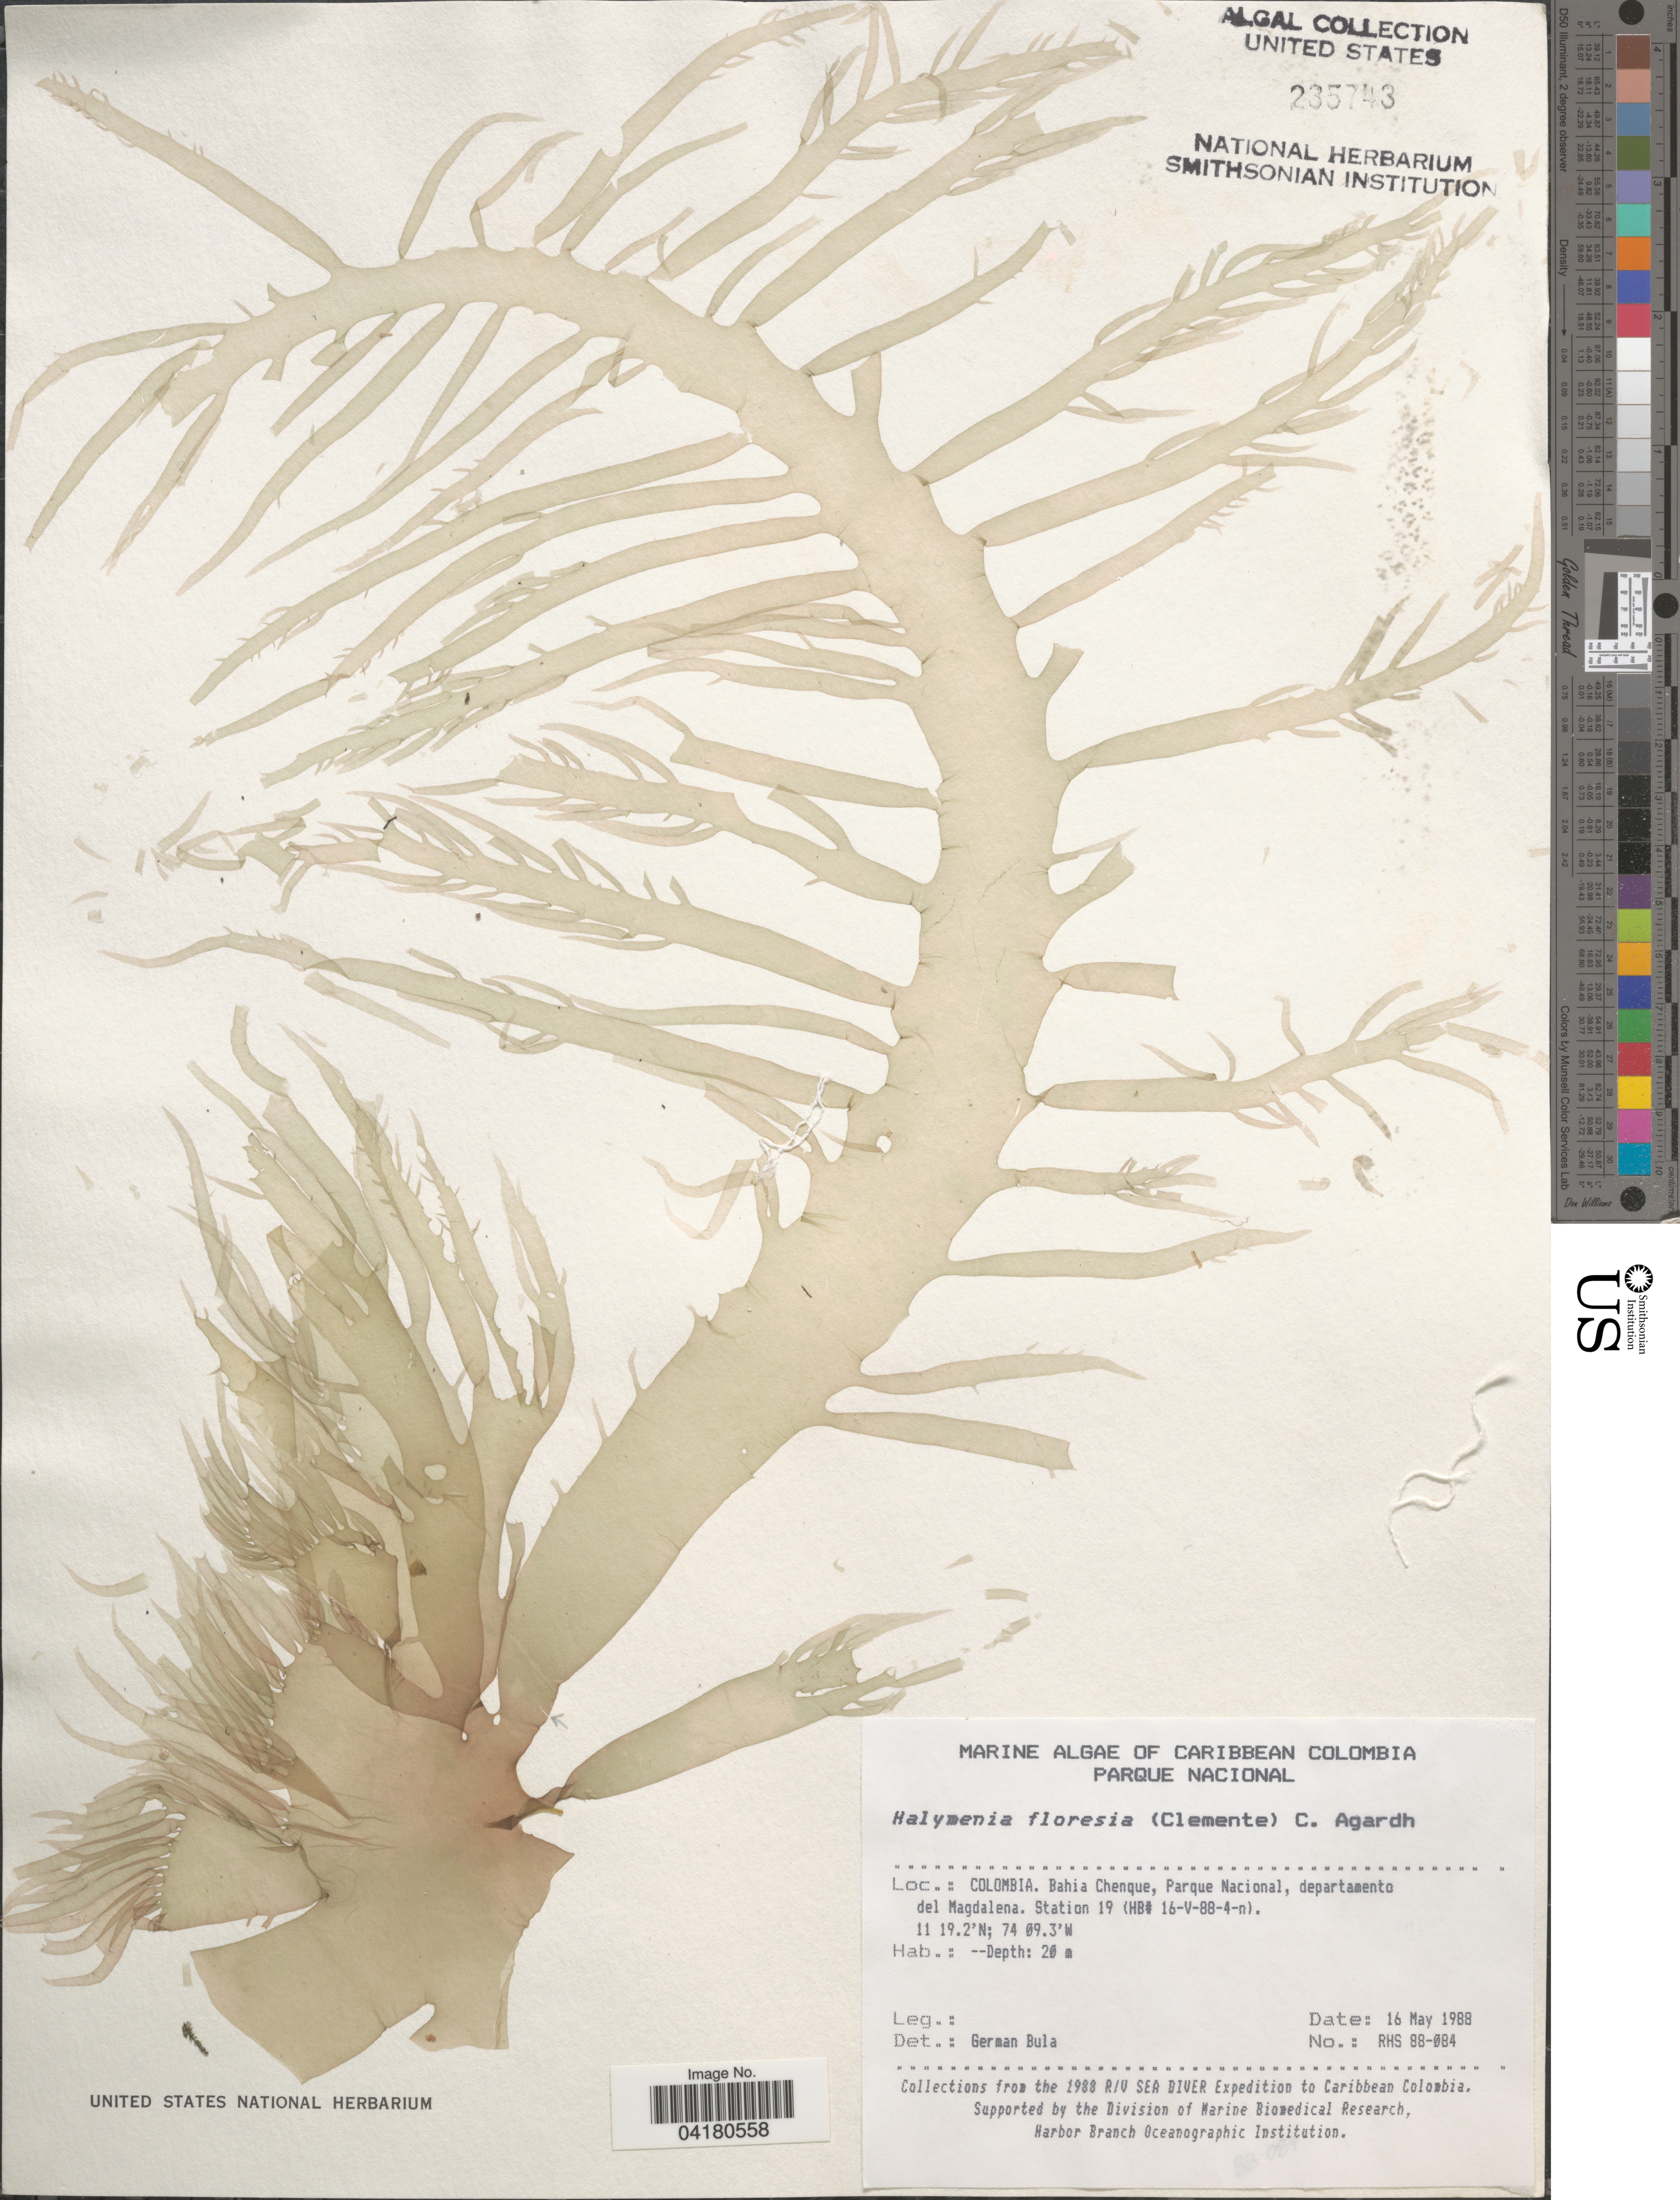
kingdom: Plantae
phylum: Rhodophyta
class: Florideophyceae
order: Halymeniales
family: Halymeniaceae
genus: Halymenia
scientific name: Halymenia floresii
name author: (Clemente) C. Agardh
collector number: RHS 88-084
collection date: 1988-05-16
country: Colombia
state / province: Magdalena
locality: Caribbean Colombia Parque Nacional. Bahia Chenque, Parque Nacional, departamento del Magdalena. Station 19 (HB# 16-V-88-4-n). The 1988 R/V Sea Diver Expedition to Caribbean Colombia.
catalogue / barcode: US 235743